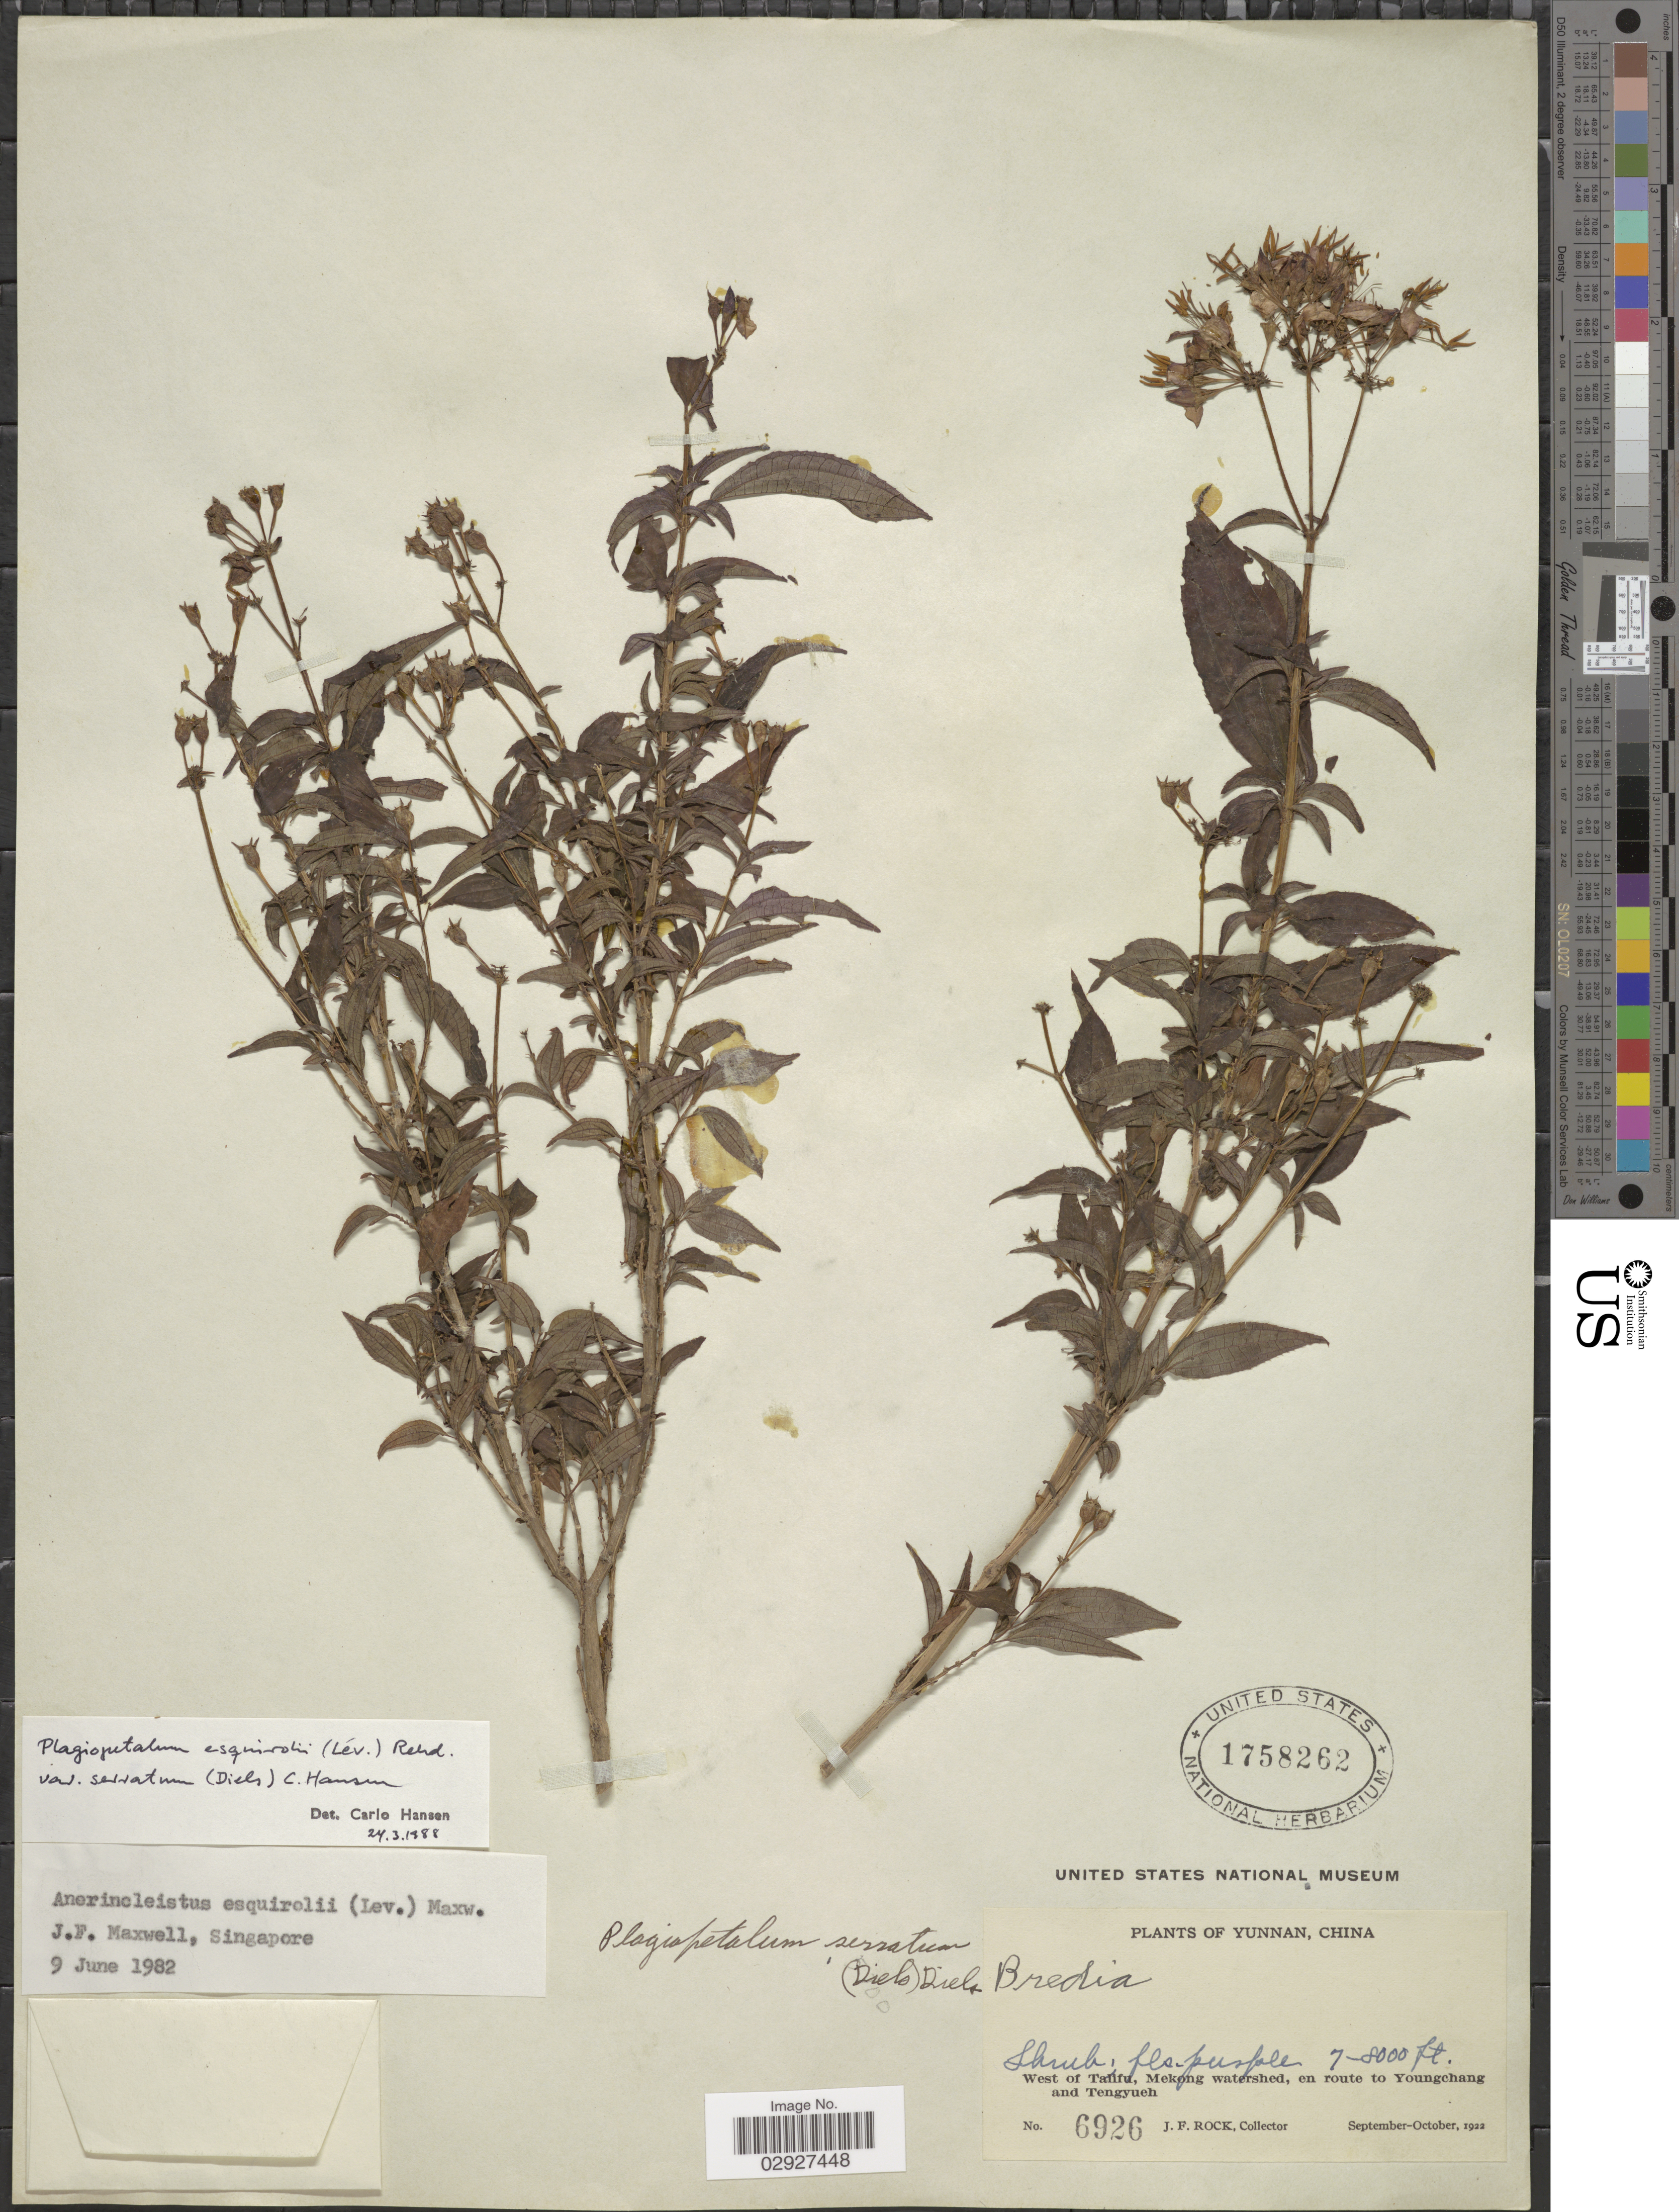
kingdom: Plantae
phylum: Tracheophyta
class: Magnoliopsida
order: Myrtales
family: Melastomataceae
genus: Plagiopetalum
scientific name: Plagiopetalum serratum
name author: (Diels) Diels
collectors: J. Rock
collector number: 6926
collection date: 1922-09/1922-10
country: China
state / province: Yunnan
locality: Yunnan, West of Talifu, Mekong watershed, en route to Youngchang and Tengyueh.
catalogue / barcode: US 1758262